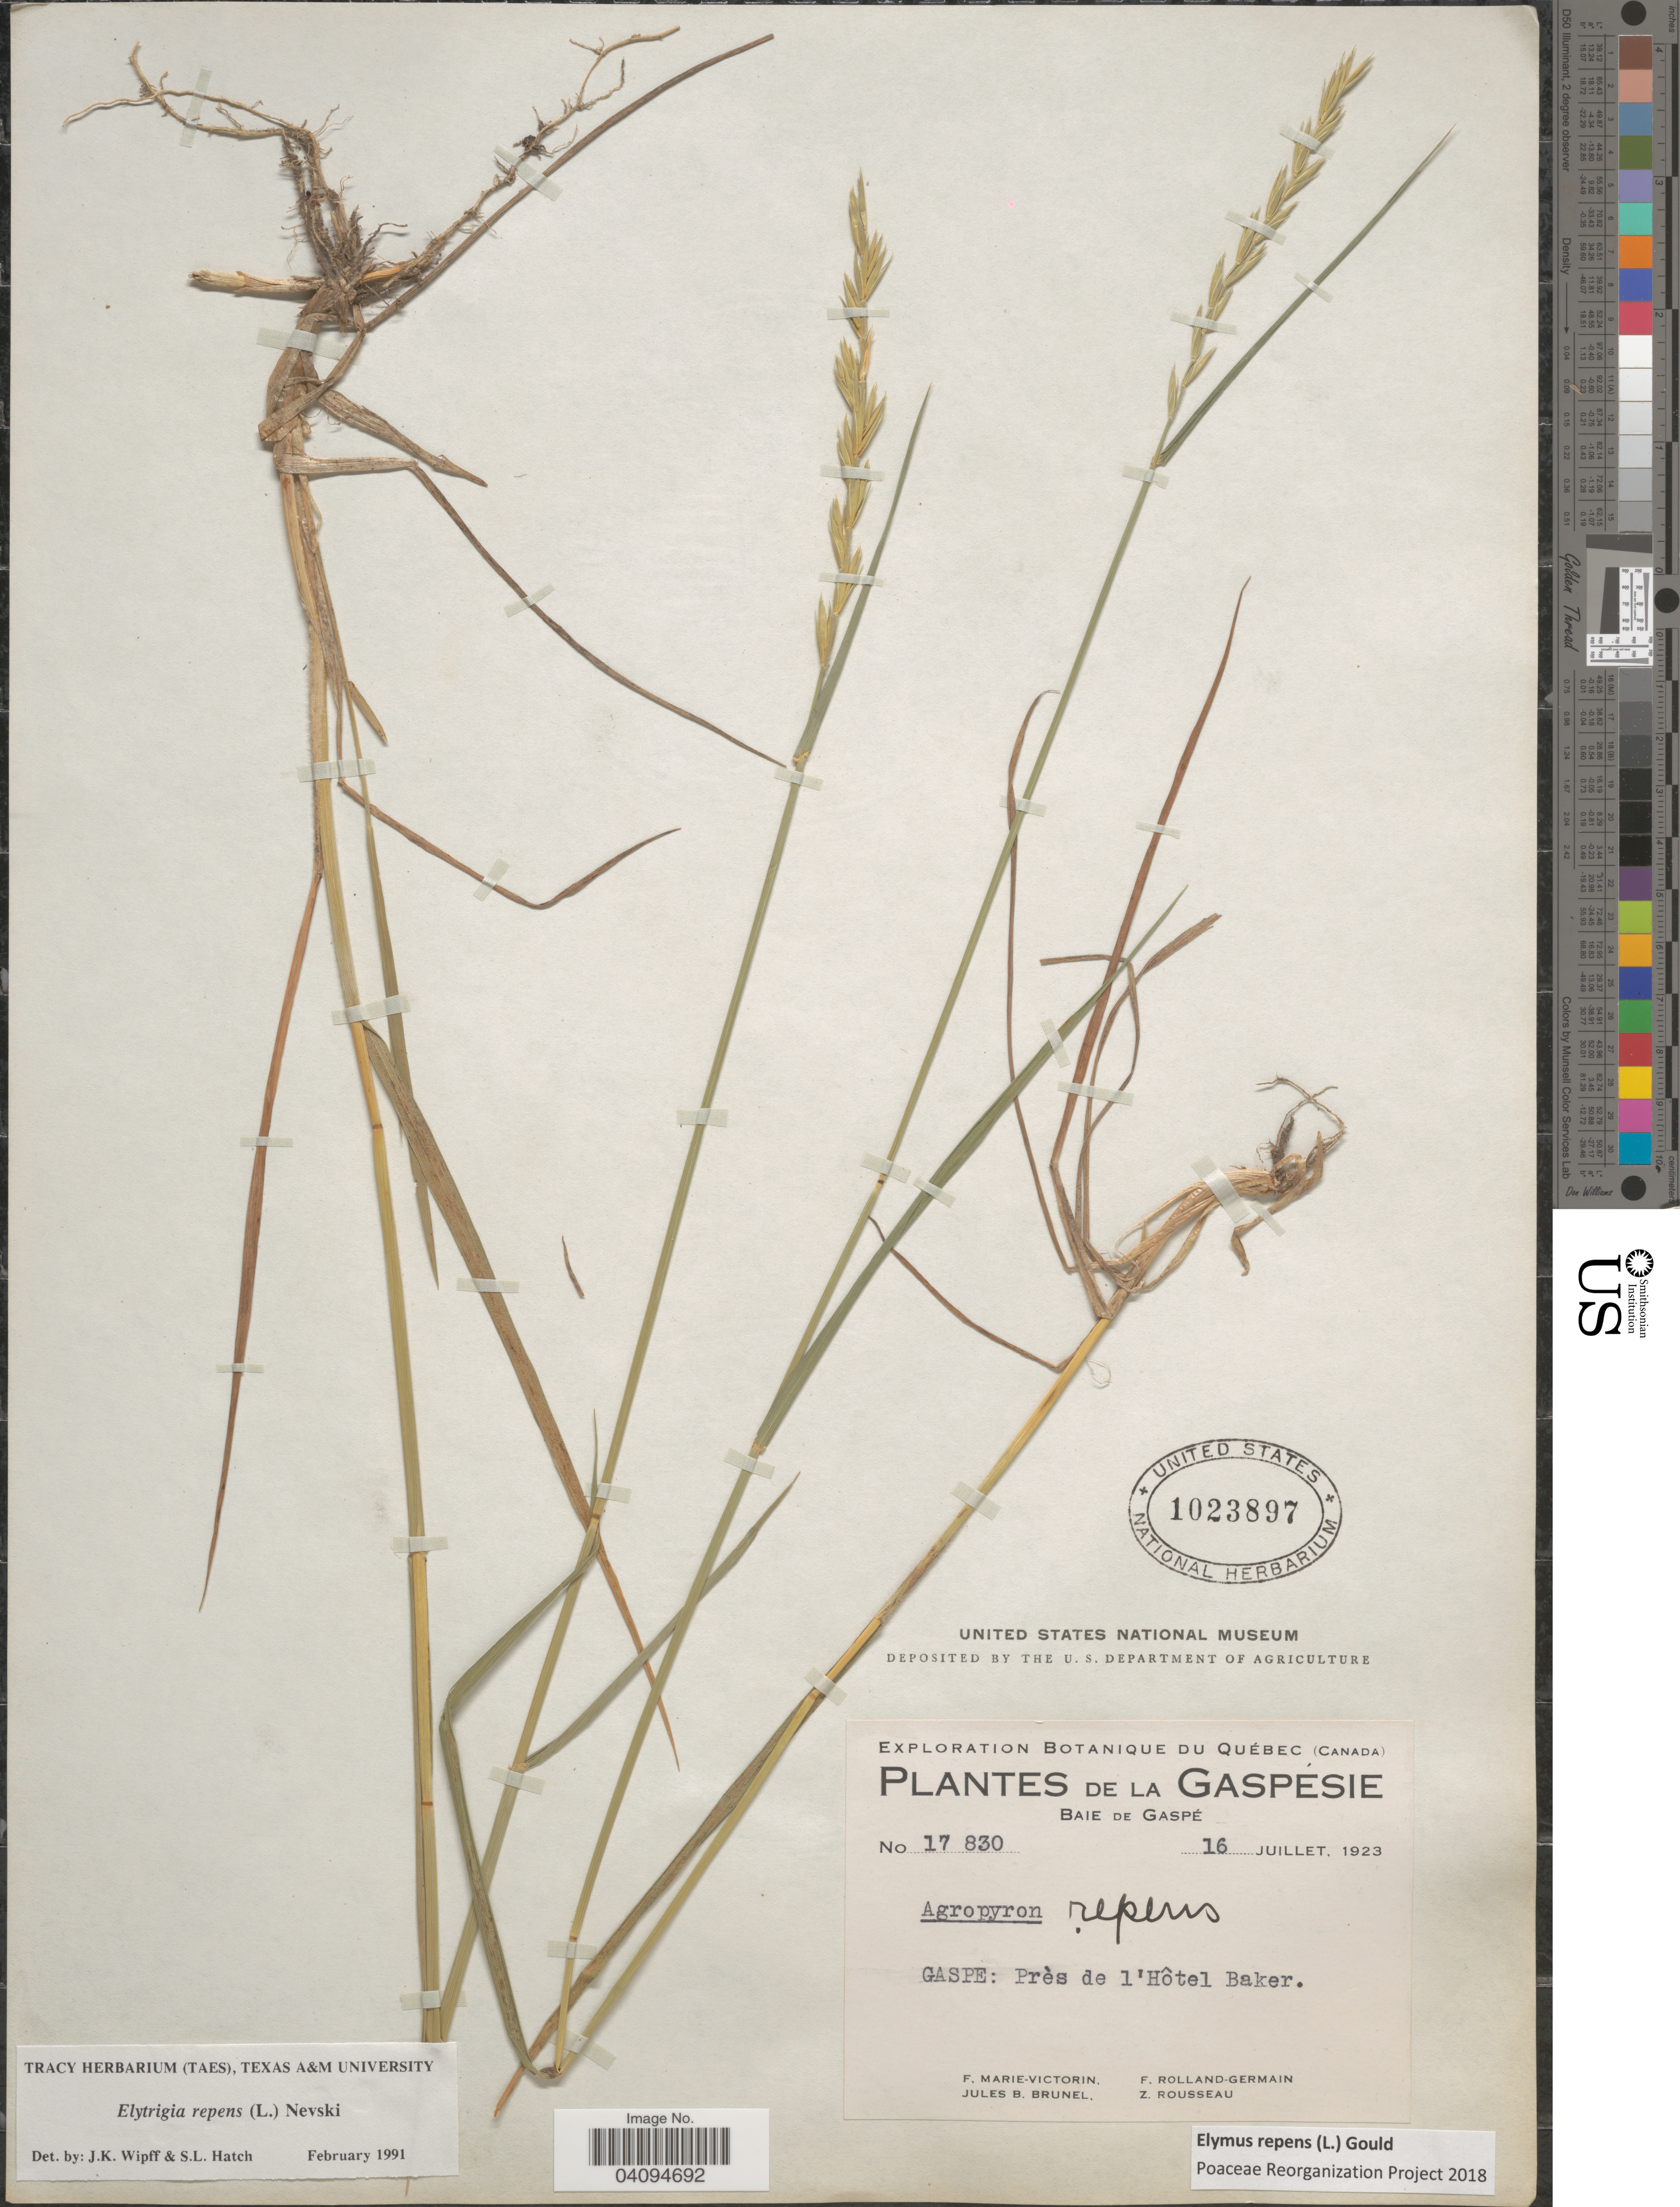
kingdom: Plantae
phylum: Tracheophyta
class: Liliopsida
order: Poales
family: Poaceae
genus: Elymus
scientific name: Elymus repens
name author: (L.) Gould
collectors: F. Marie-Victorin, J. Brunel, Rolland-Germain & Z. Rousseau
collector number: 17830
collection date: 1923-07-16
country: Canada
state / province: Quebec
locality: Gaspésie. Baie de Gaspé. Gaspe: Prés de l'Hôtel Baker.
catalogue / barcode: US 1023897